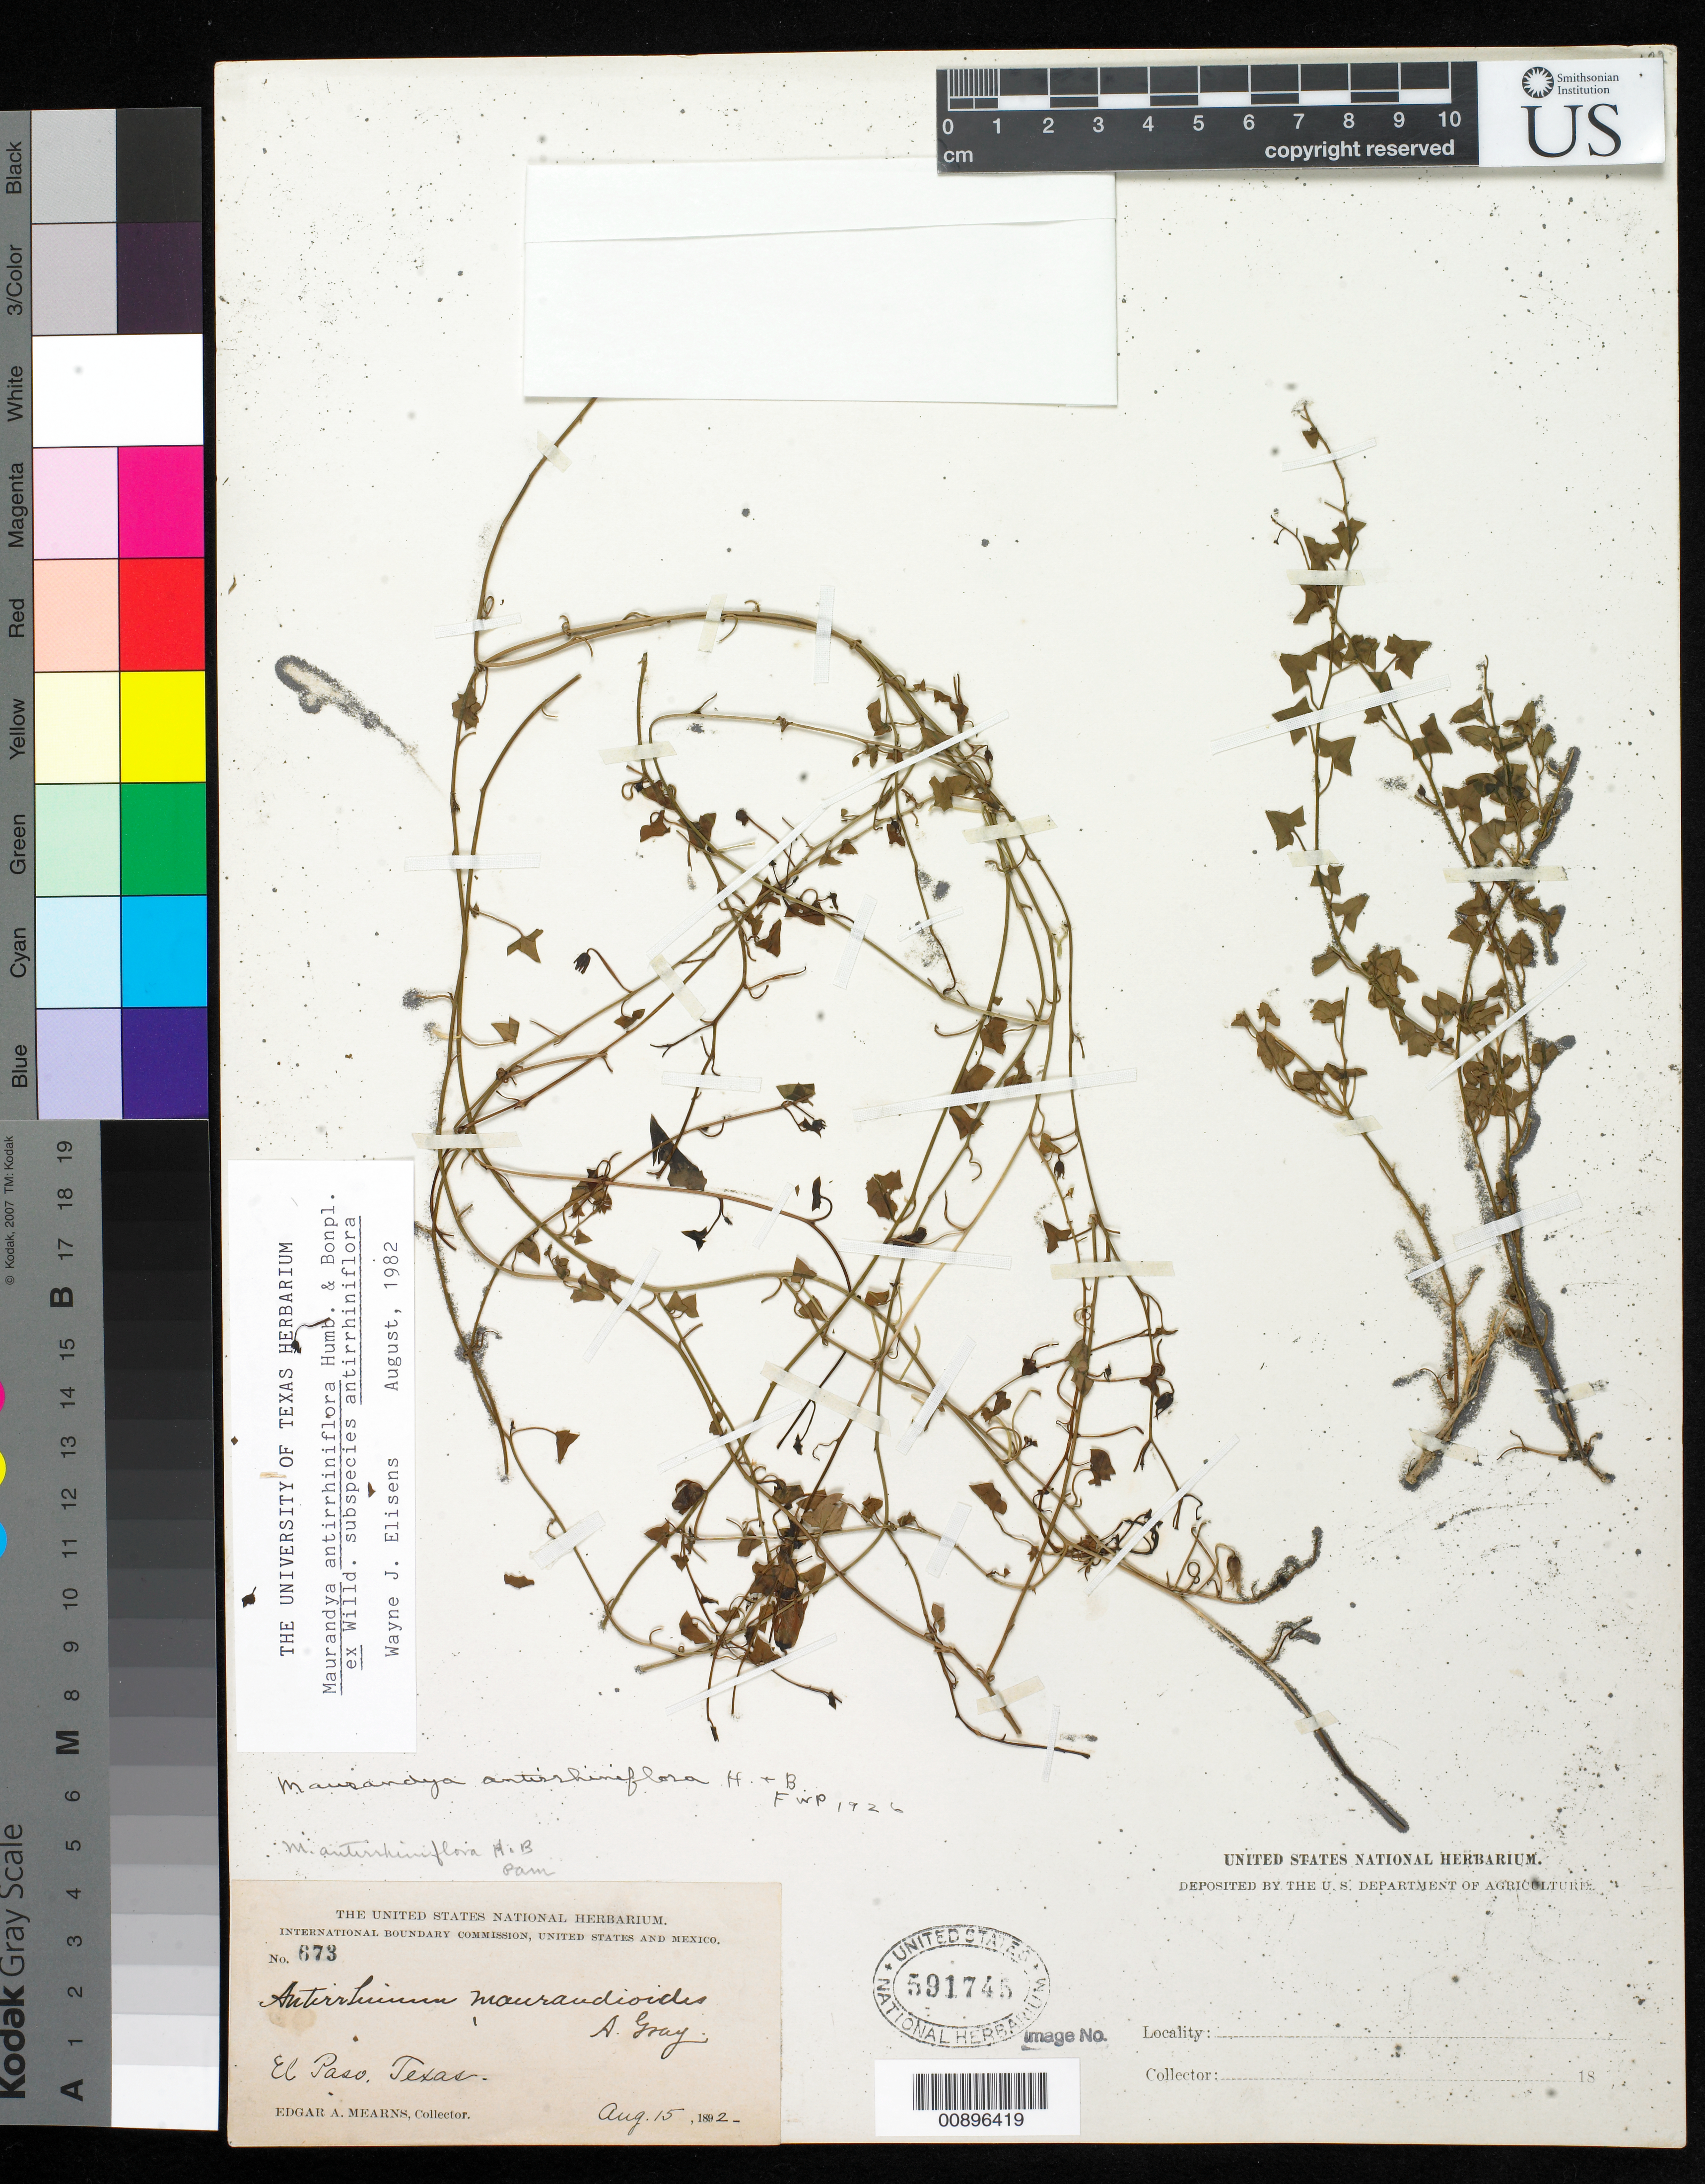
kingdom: Plantae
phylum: Tracheophyta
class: Magnoliopsida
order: Lamiales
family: Plantaginaceae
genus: Maurandya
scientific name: Maurandya antirrhiniflora subsp. antirrhiniflora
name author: Humb. & Bonpl. ex Willd.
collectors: E. A. Mearns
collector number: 673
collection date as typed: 15 Aug 1892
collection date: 1892-08-15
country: United States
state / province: Texas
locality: El Paso, Texas.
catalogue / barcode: US 591745